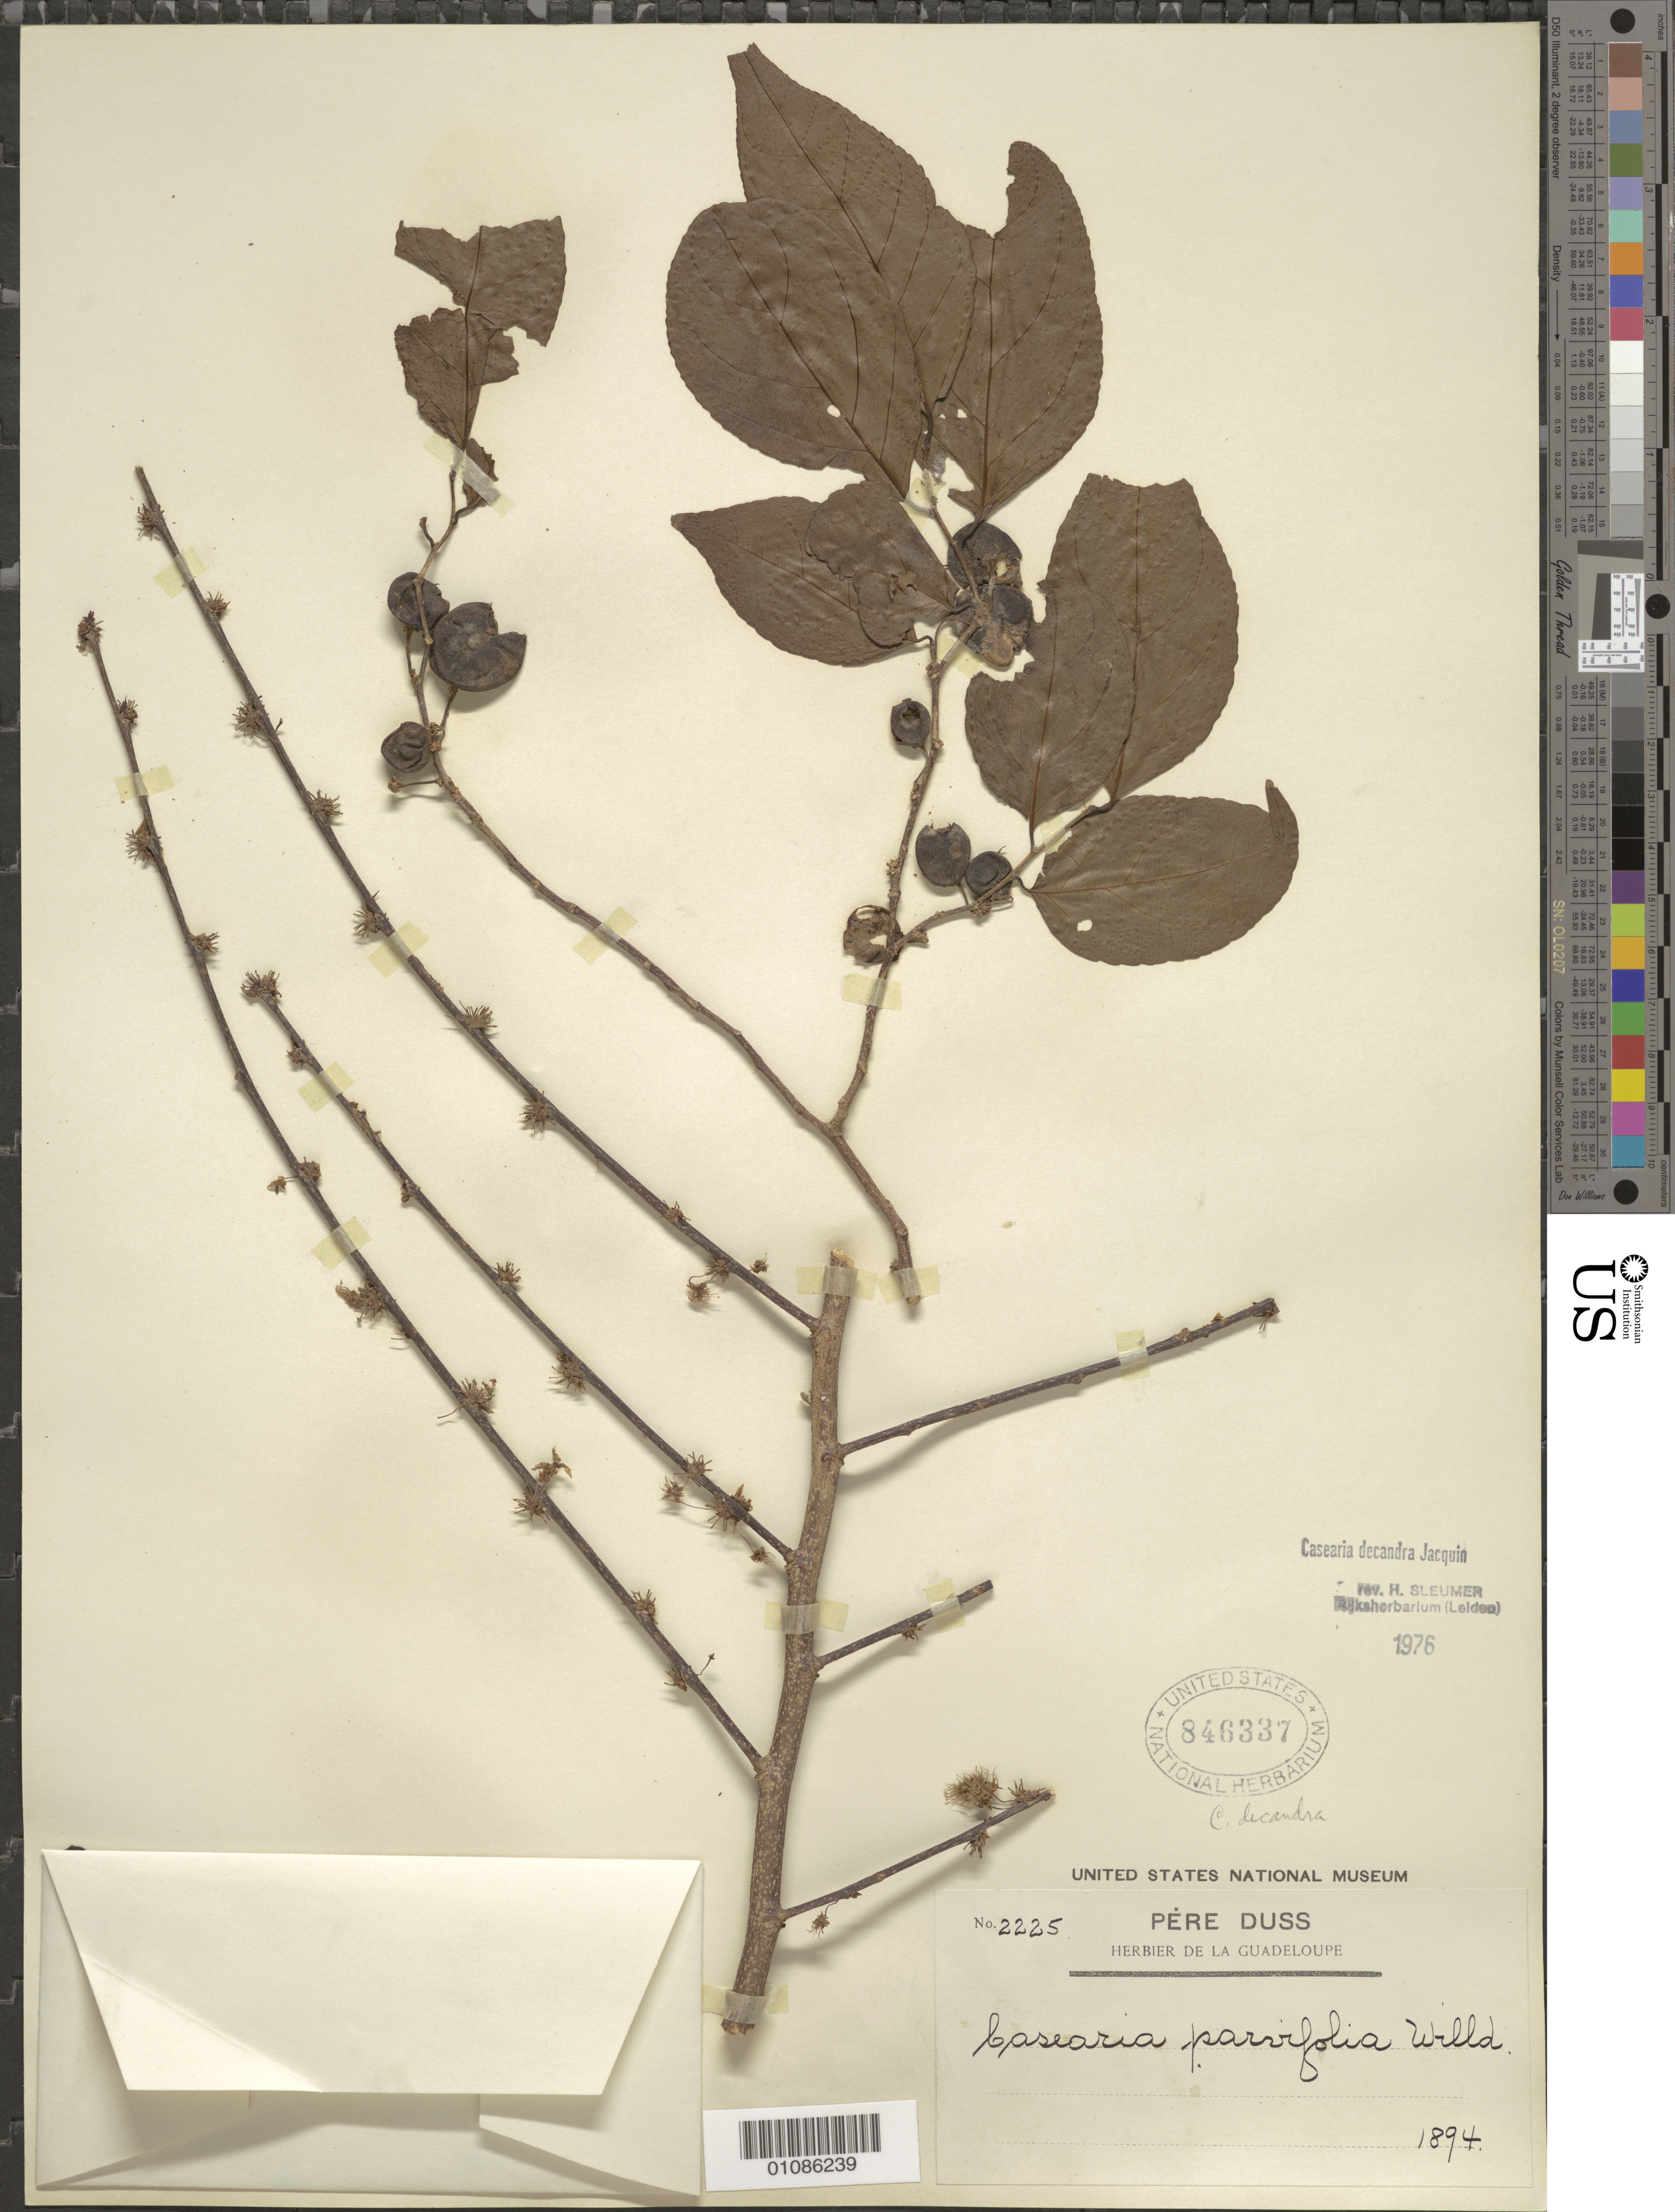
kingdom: Plantae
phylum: Tracheophyta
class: Magnoliopsida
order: Malpighiales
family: Salicaceae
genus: Casearia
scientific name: Casearia decandra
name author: Jacq.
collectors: Père Duss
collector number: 2225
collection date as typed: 1894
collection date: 1894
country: Guadeloupe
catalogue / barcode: US 846337